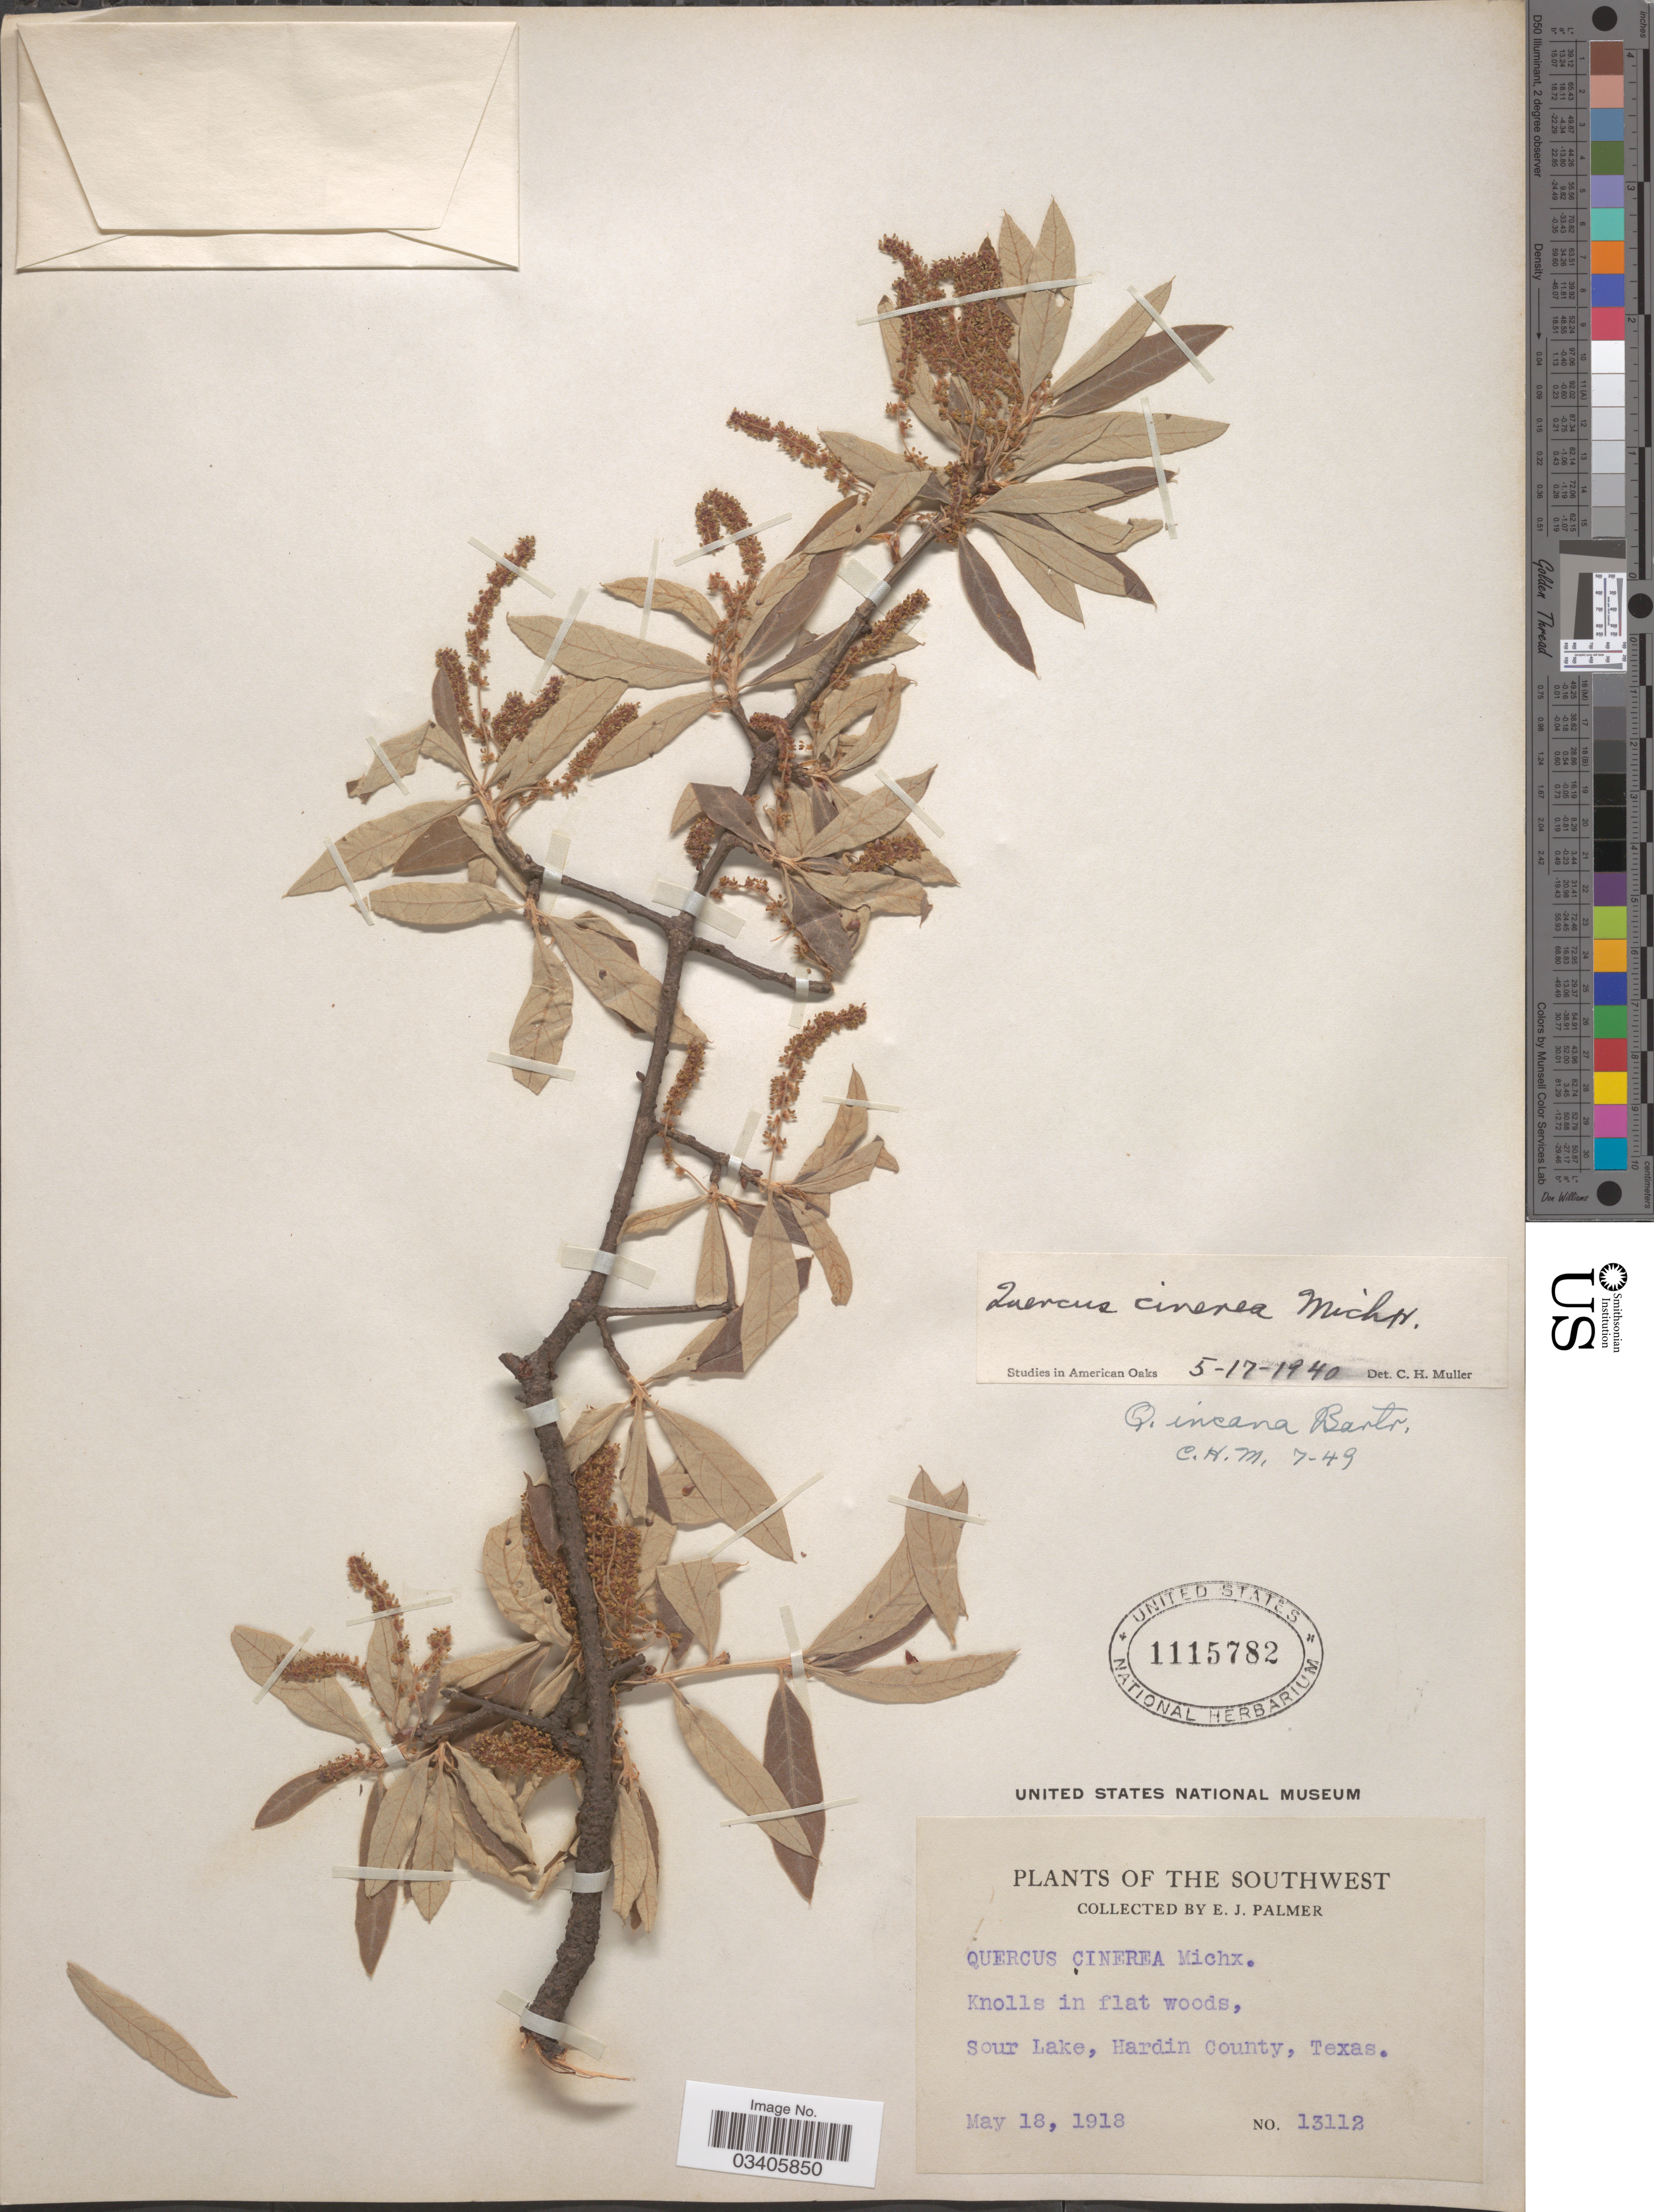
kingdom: Plantae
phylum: Tracheophyta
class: Magnoliopsida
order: Fagales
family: Fagaceae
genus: Quercus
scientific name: Quercus incana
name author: W. Bartram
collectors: E. J. Palmer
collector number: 13112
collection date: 1918-05-18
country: United States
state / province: Texas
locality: The Southwest. Sour Lake, Hardin County.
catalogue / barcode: US 1115782